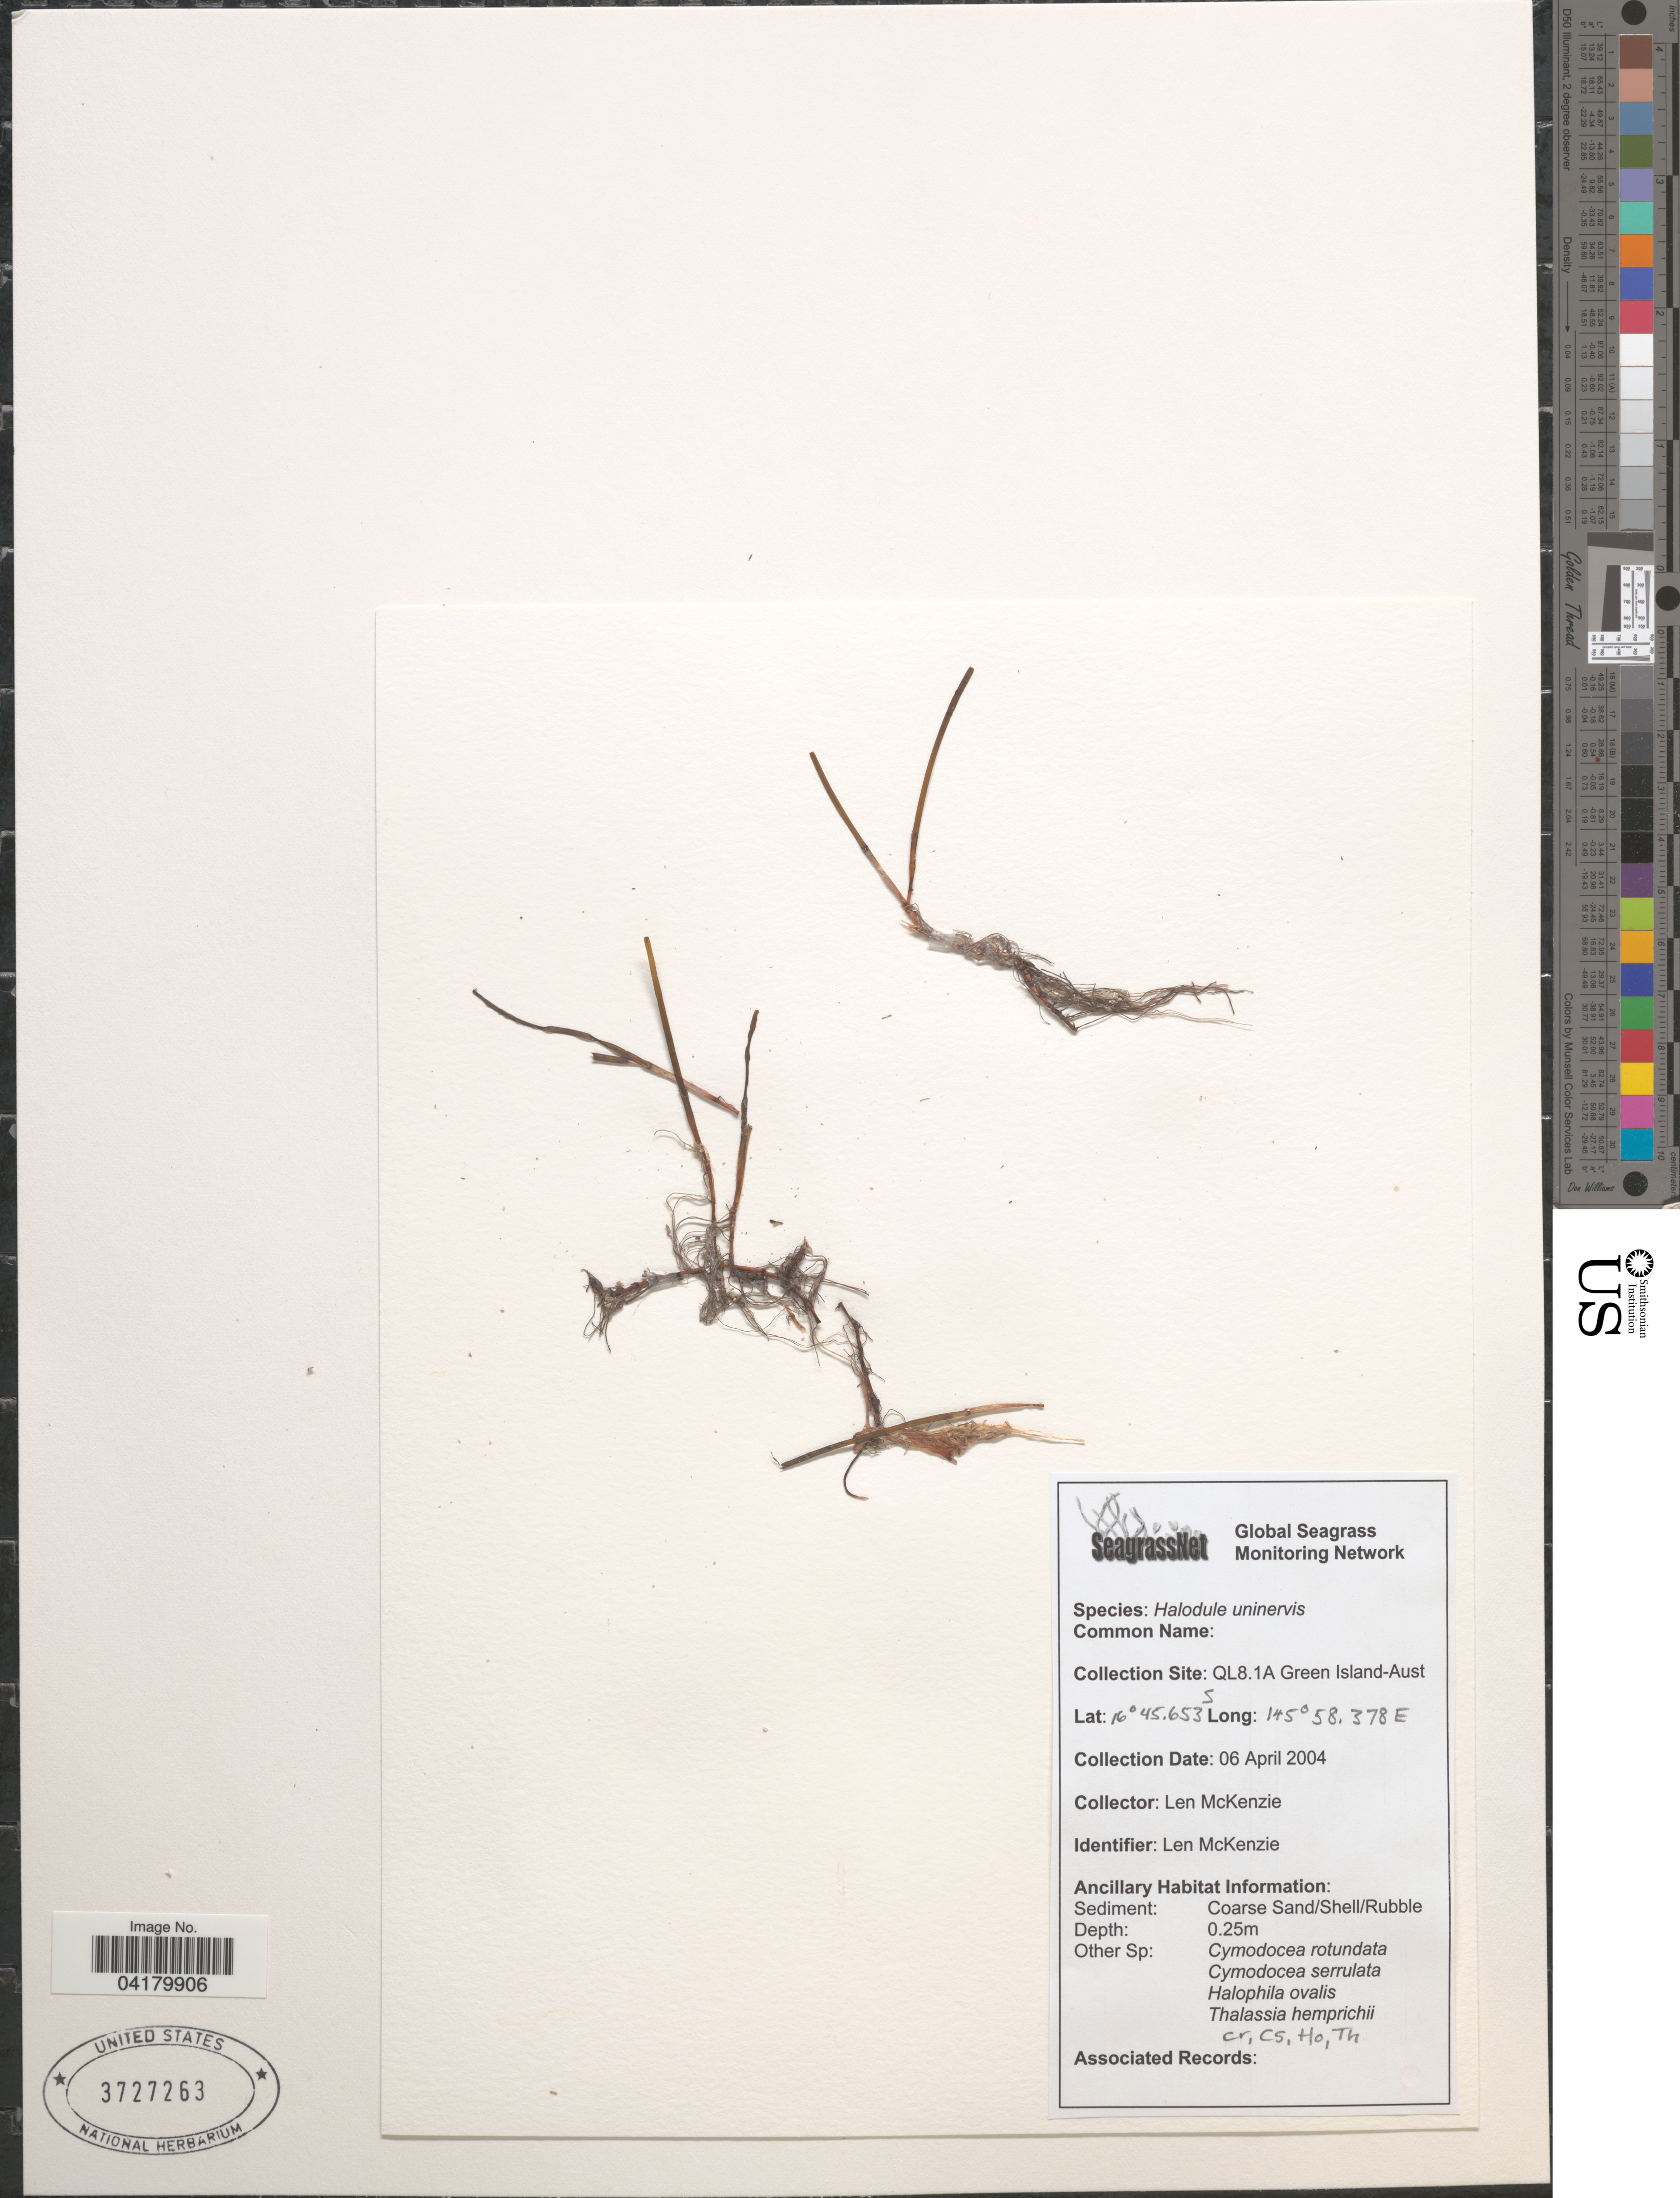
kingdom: Plantae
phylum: Tracheophyta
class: Liliopsida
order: Alismatales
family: Cymodoceaceae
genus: Halodule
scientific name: Halodule uninervis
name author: (Forssk.) Asch.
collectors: L. McKenzie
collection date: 2004-04-06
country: Australia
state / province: Queensland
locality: Collection Site: QL8.1A Green Island.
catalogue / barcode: US 3727263